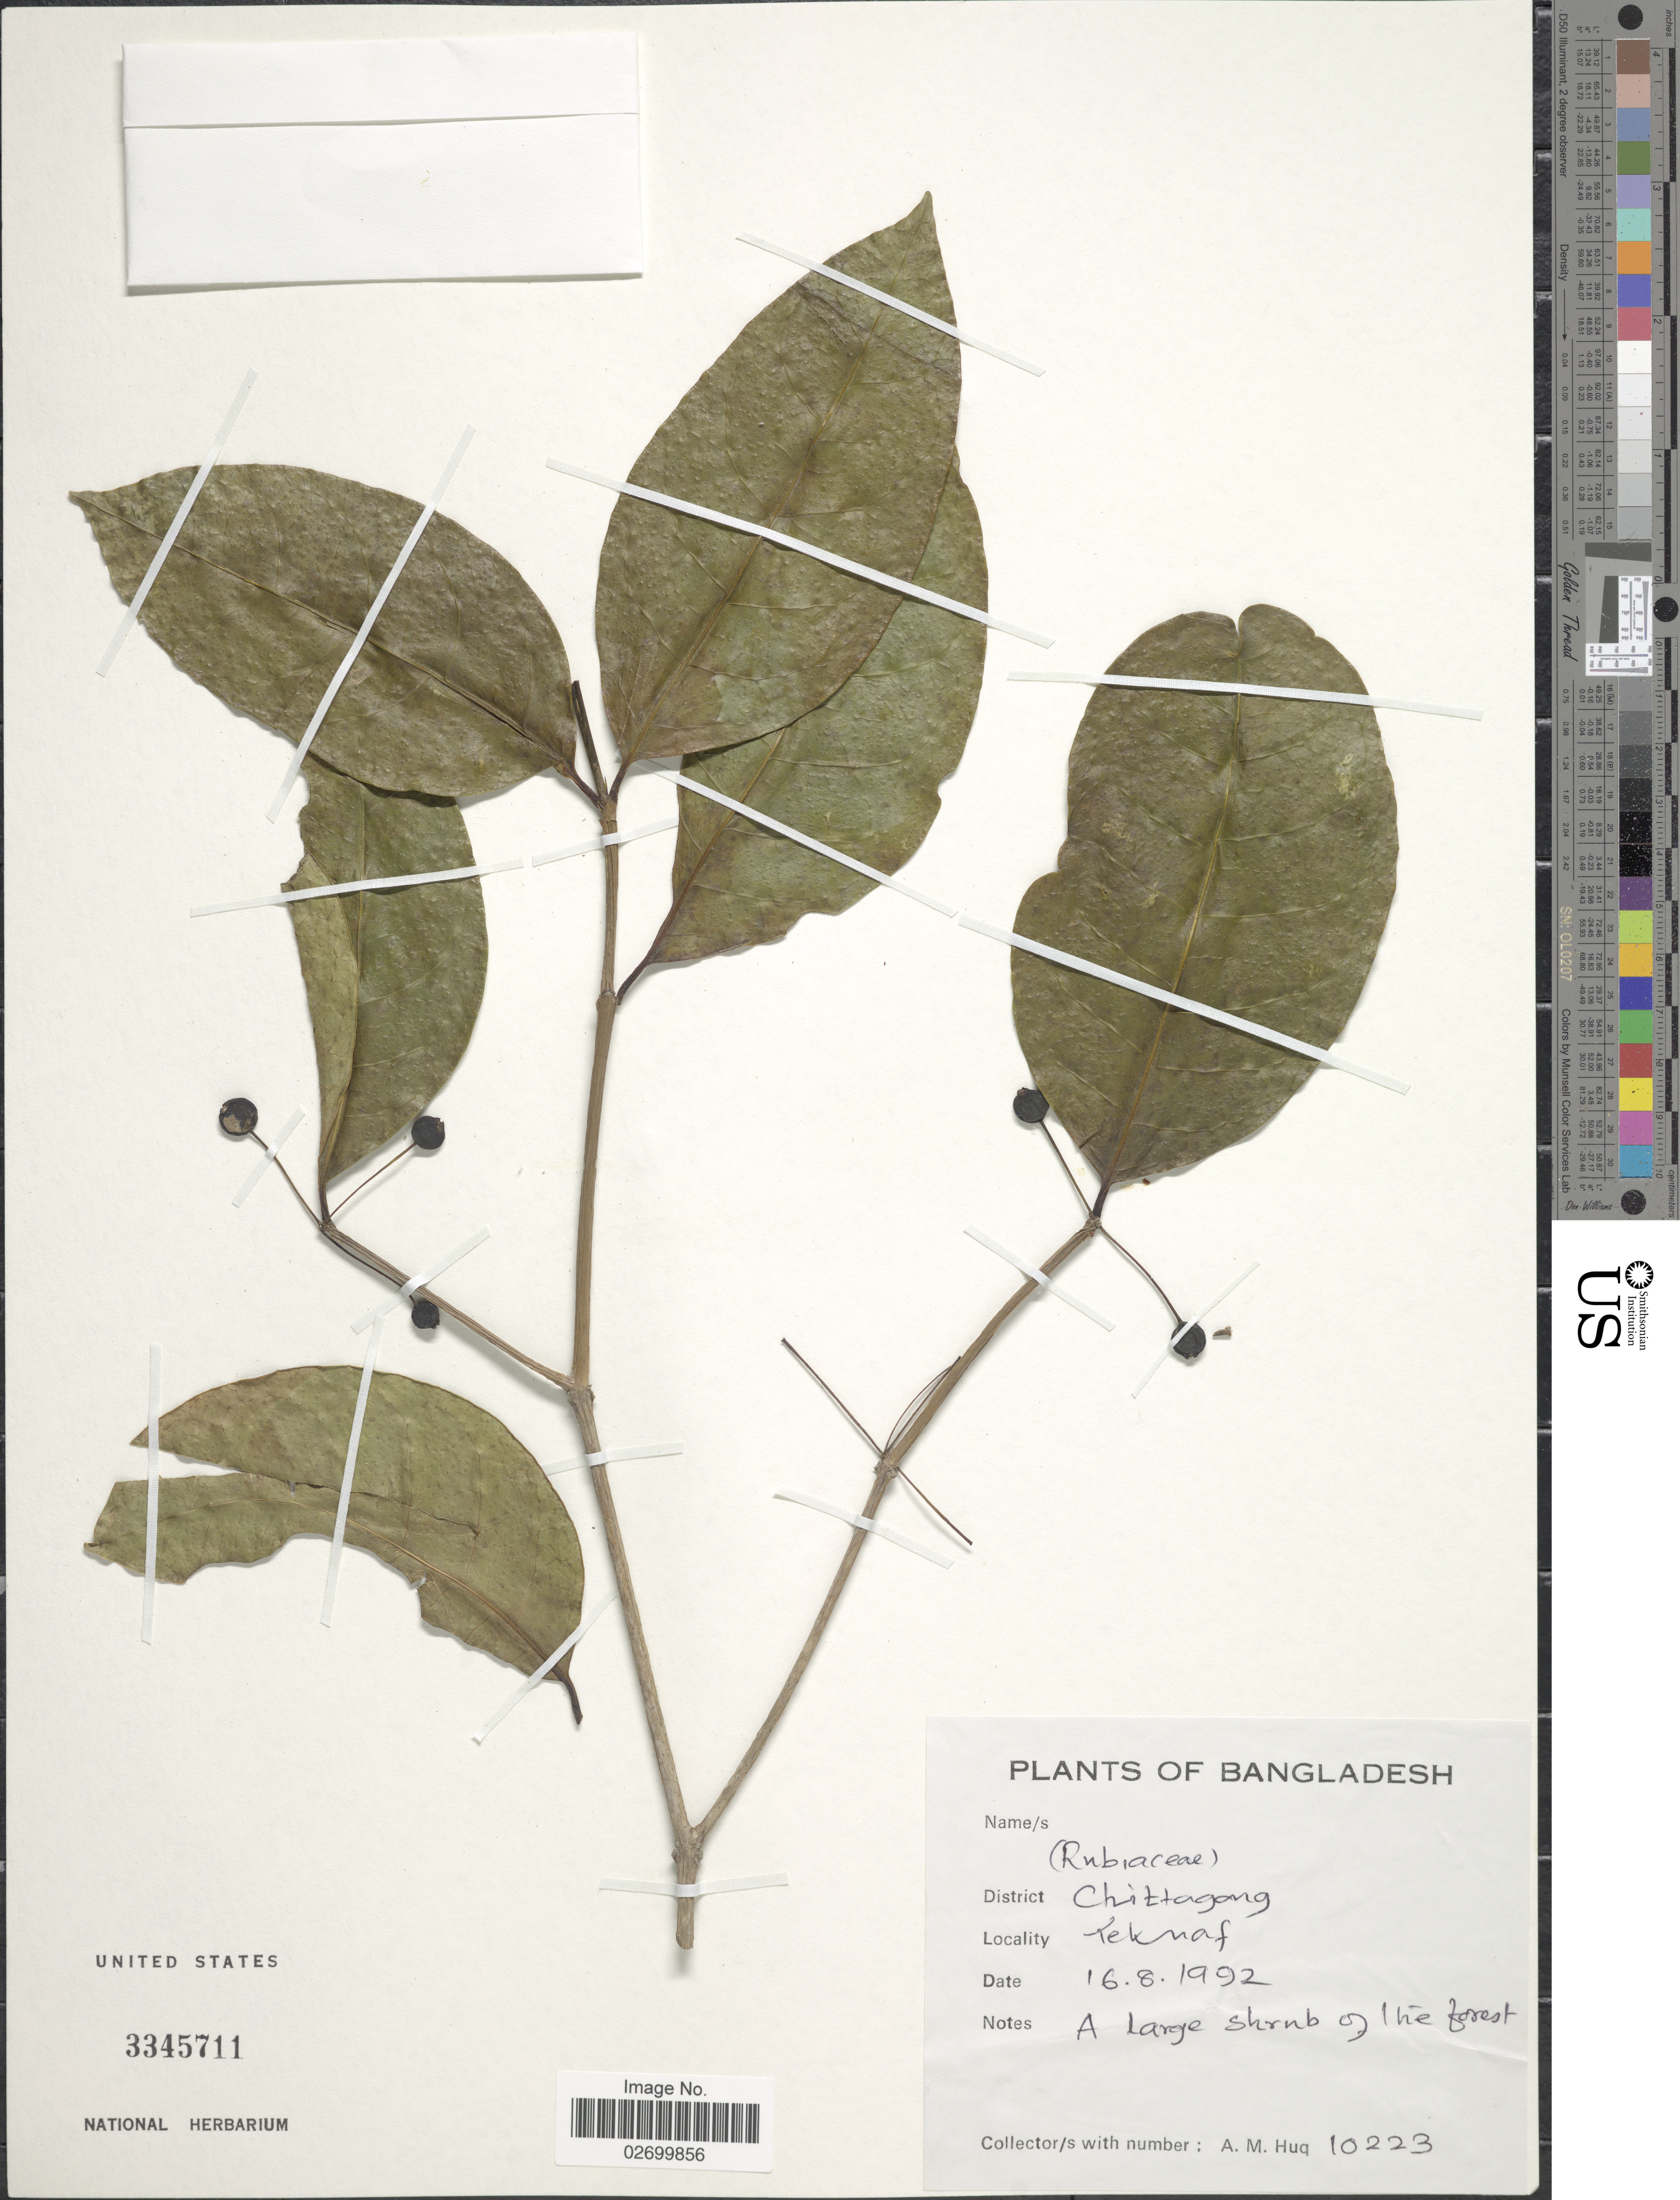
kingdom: Plantae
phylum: Tracheophyta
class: Magnoliopsida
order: Gentianales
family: Rubiaceae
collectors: A. M. Huq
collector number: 10223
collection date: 1992-08-16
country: Bangladesh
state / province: Chittagong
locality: Teknaf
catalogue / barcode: US 3345711